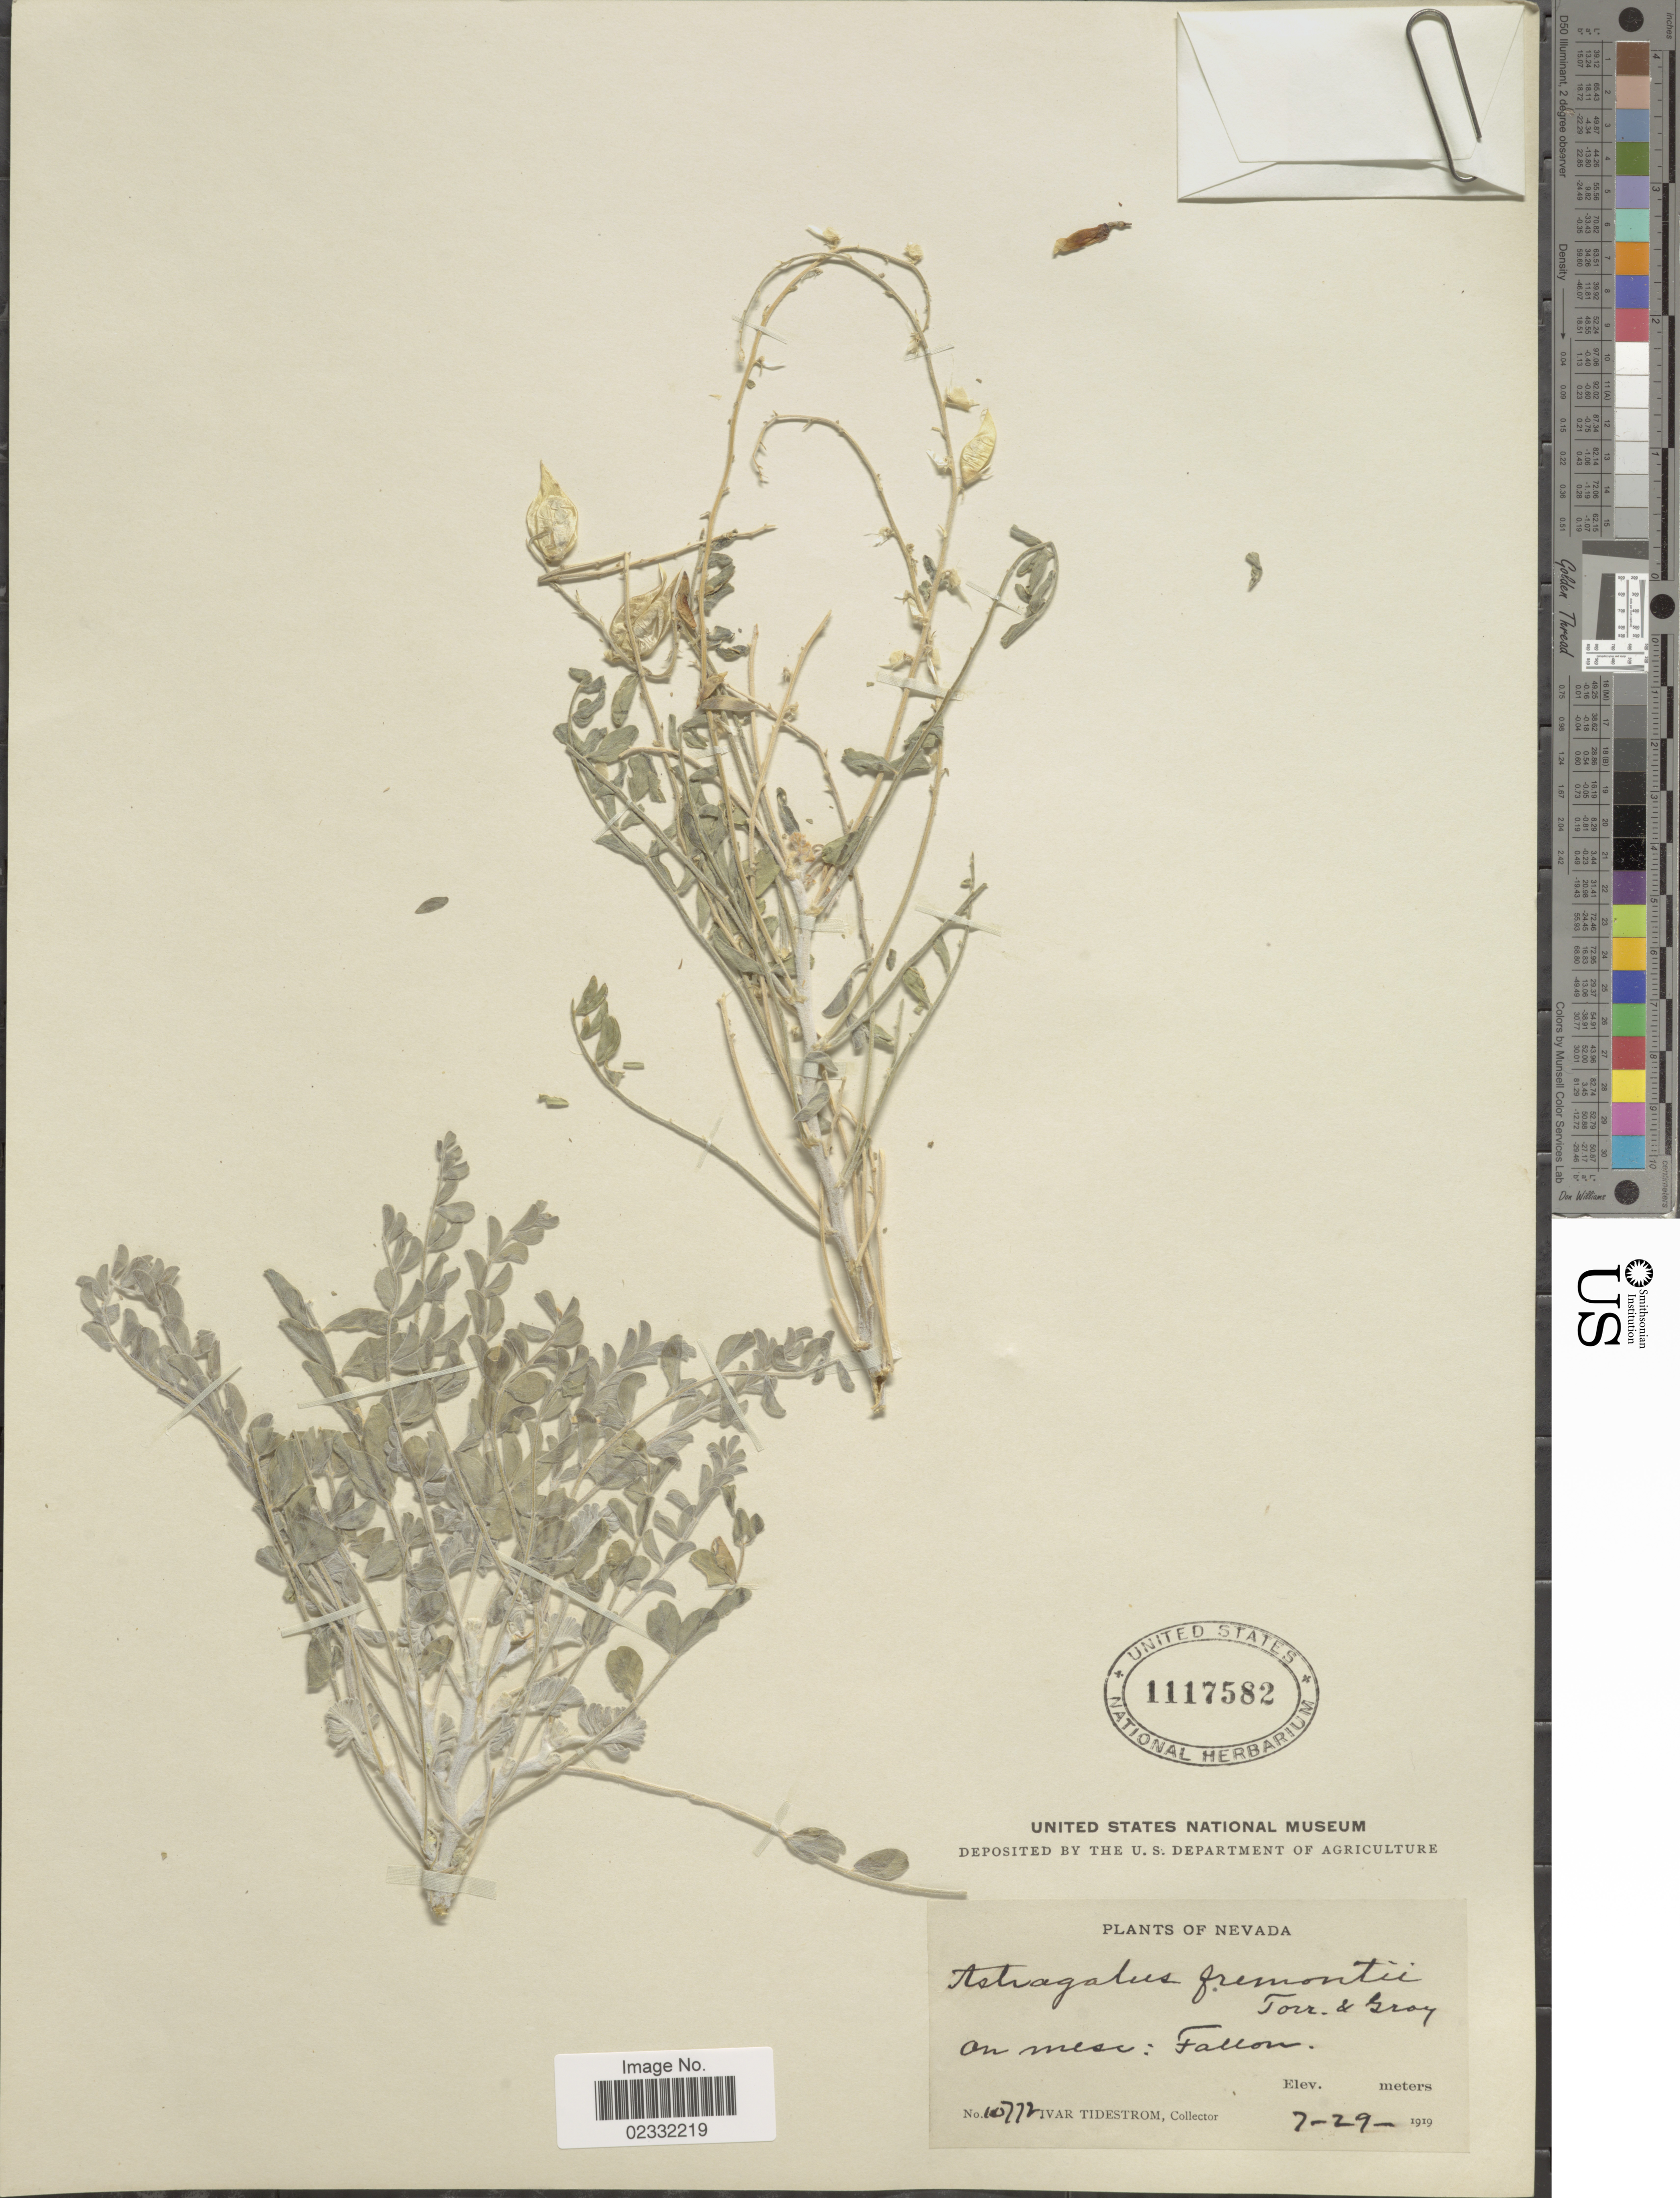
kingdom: Plantae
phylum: Tracheophyta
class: Magnoliopsida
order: Fabales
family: Fabaceae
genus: Astragalus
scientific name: Astragalus lentiginosus var. kennedyi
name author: (Rydb.) Barneby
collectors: I. F. Tidestrom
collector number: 10772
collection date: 1919-07-29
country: United States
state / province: Nevada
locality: In mesa: Fallon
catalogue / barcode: US 1117582